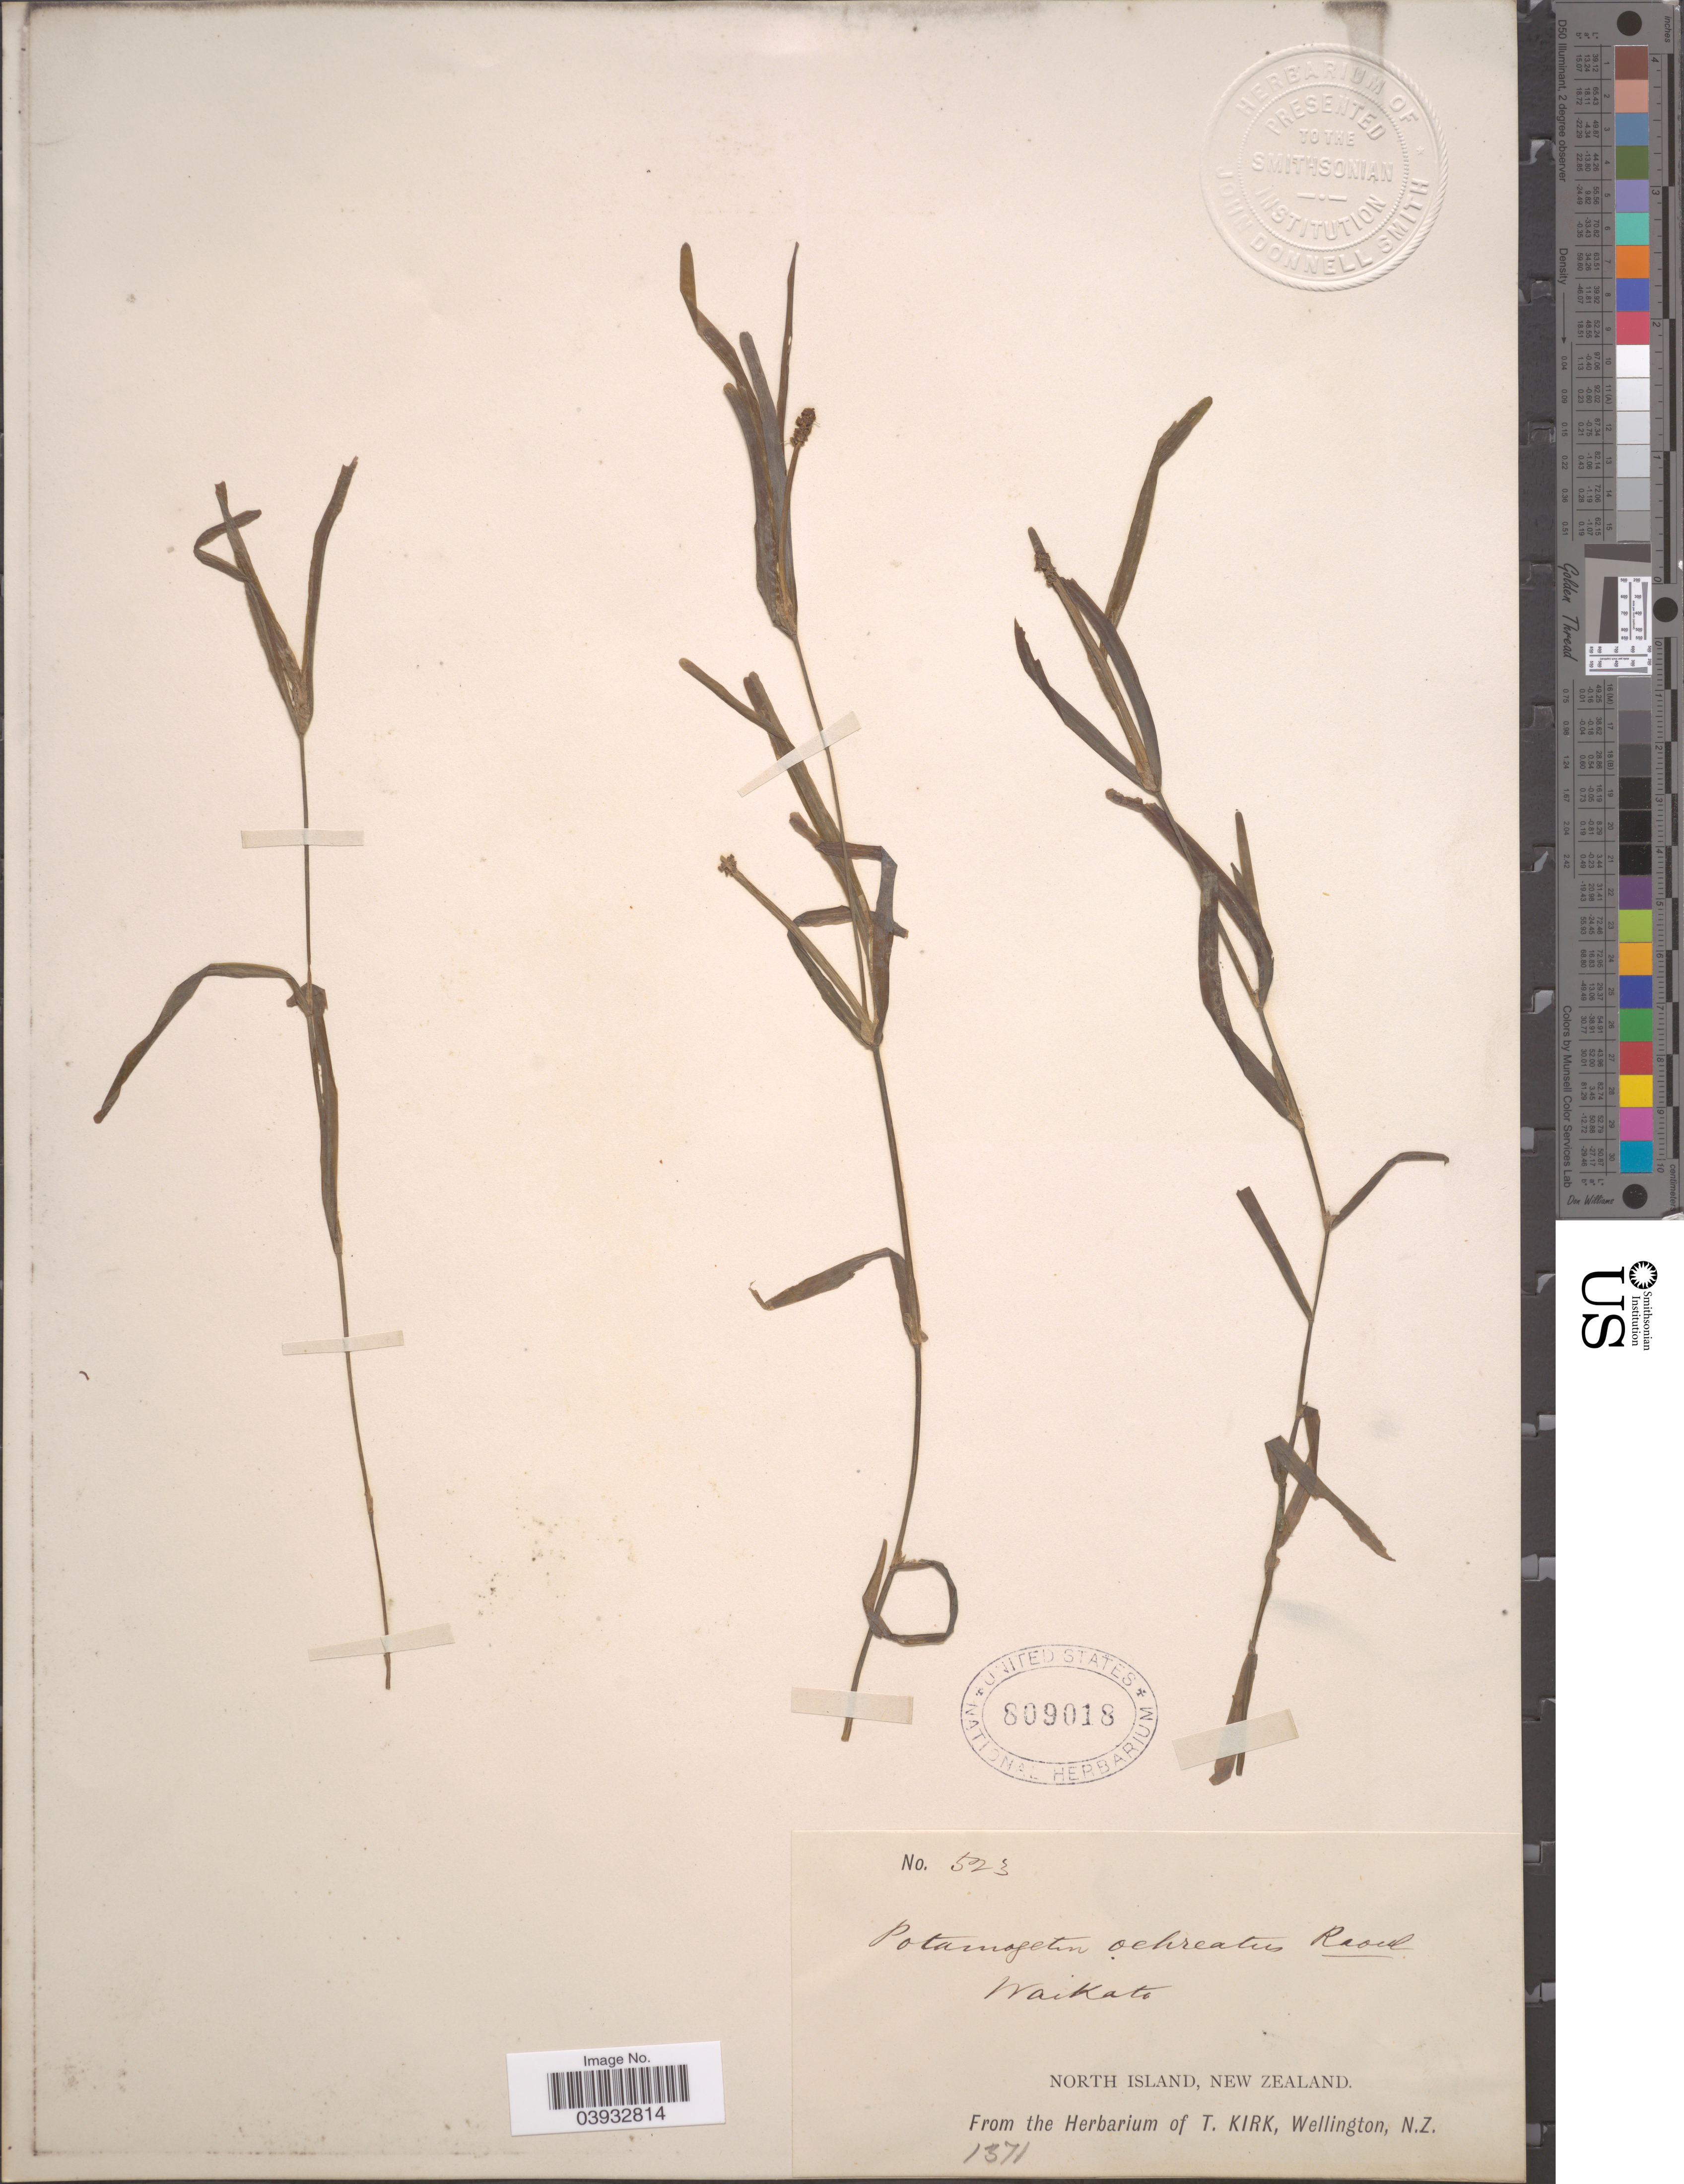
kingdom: Plantae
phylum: Tracheophyta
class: Liliopsida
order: Alismatales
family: Potamogetonaceae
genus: Potamogeton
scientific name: Potamogeton ochreatus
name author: Raoul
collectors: ex herb. T. Kirk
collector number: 523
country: New Zealand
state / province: Waikato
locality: North Island.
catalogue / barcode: US 809018